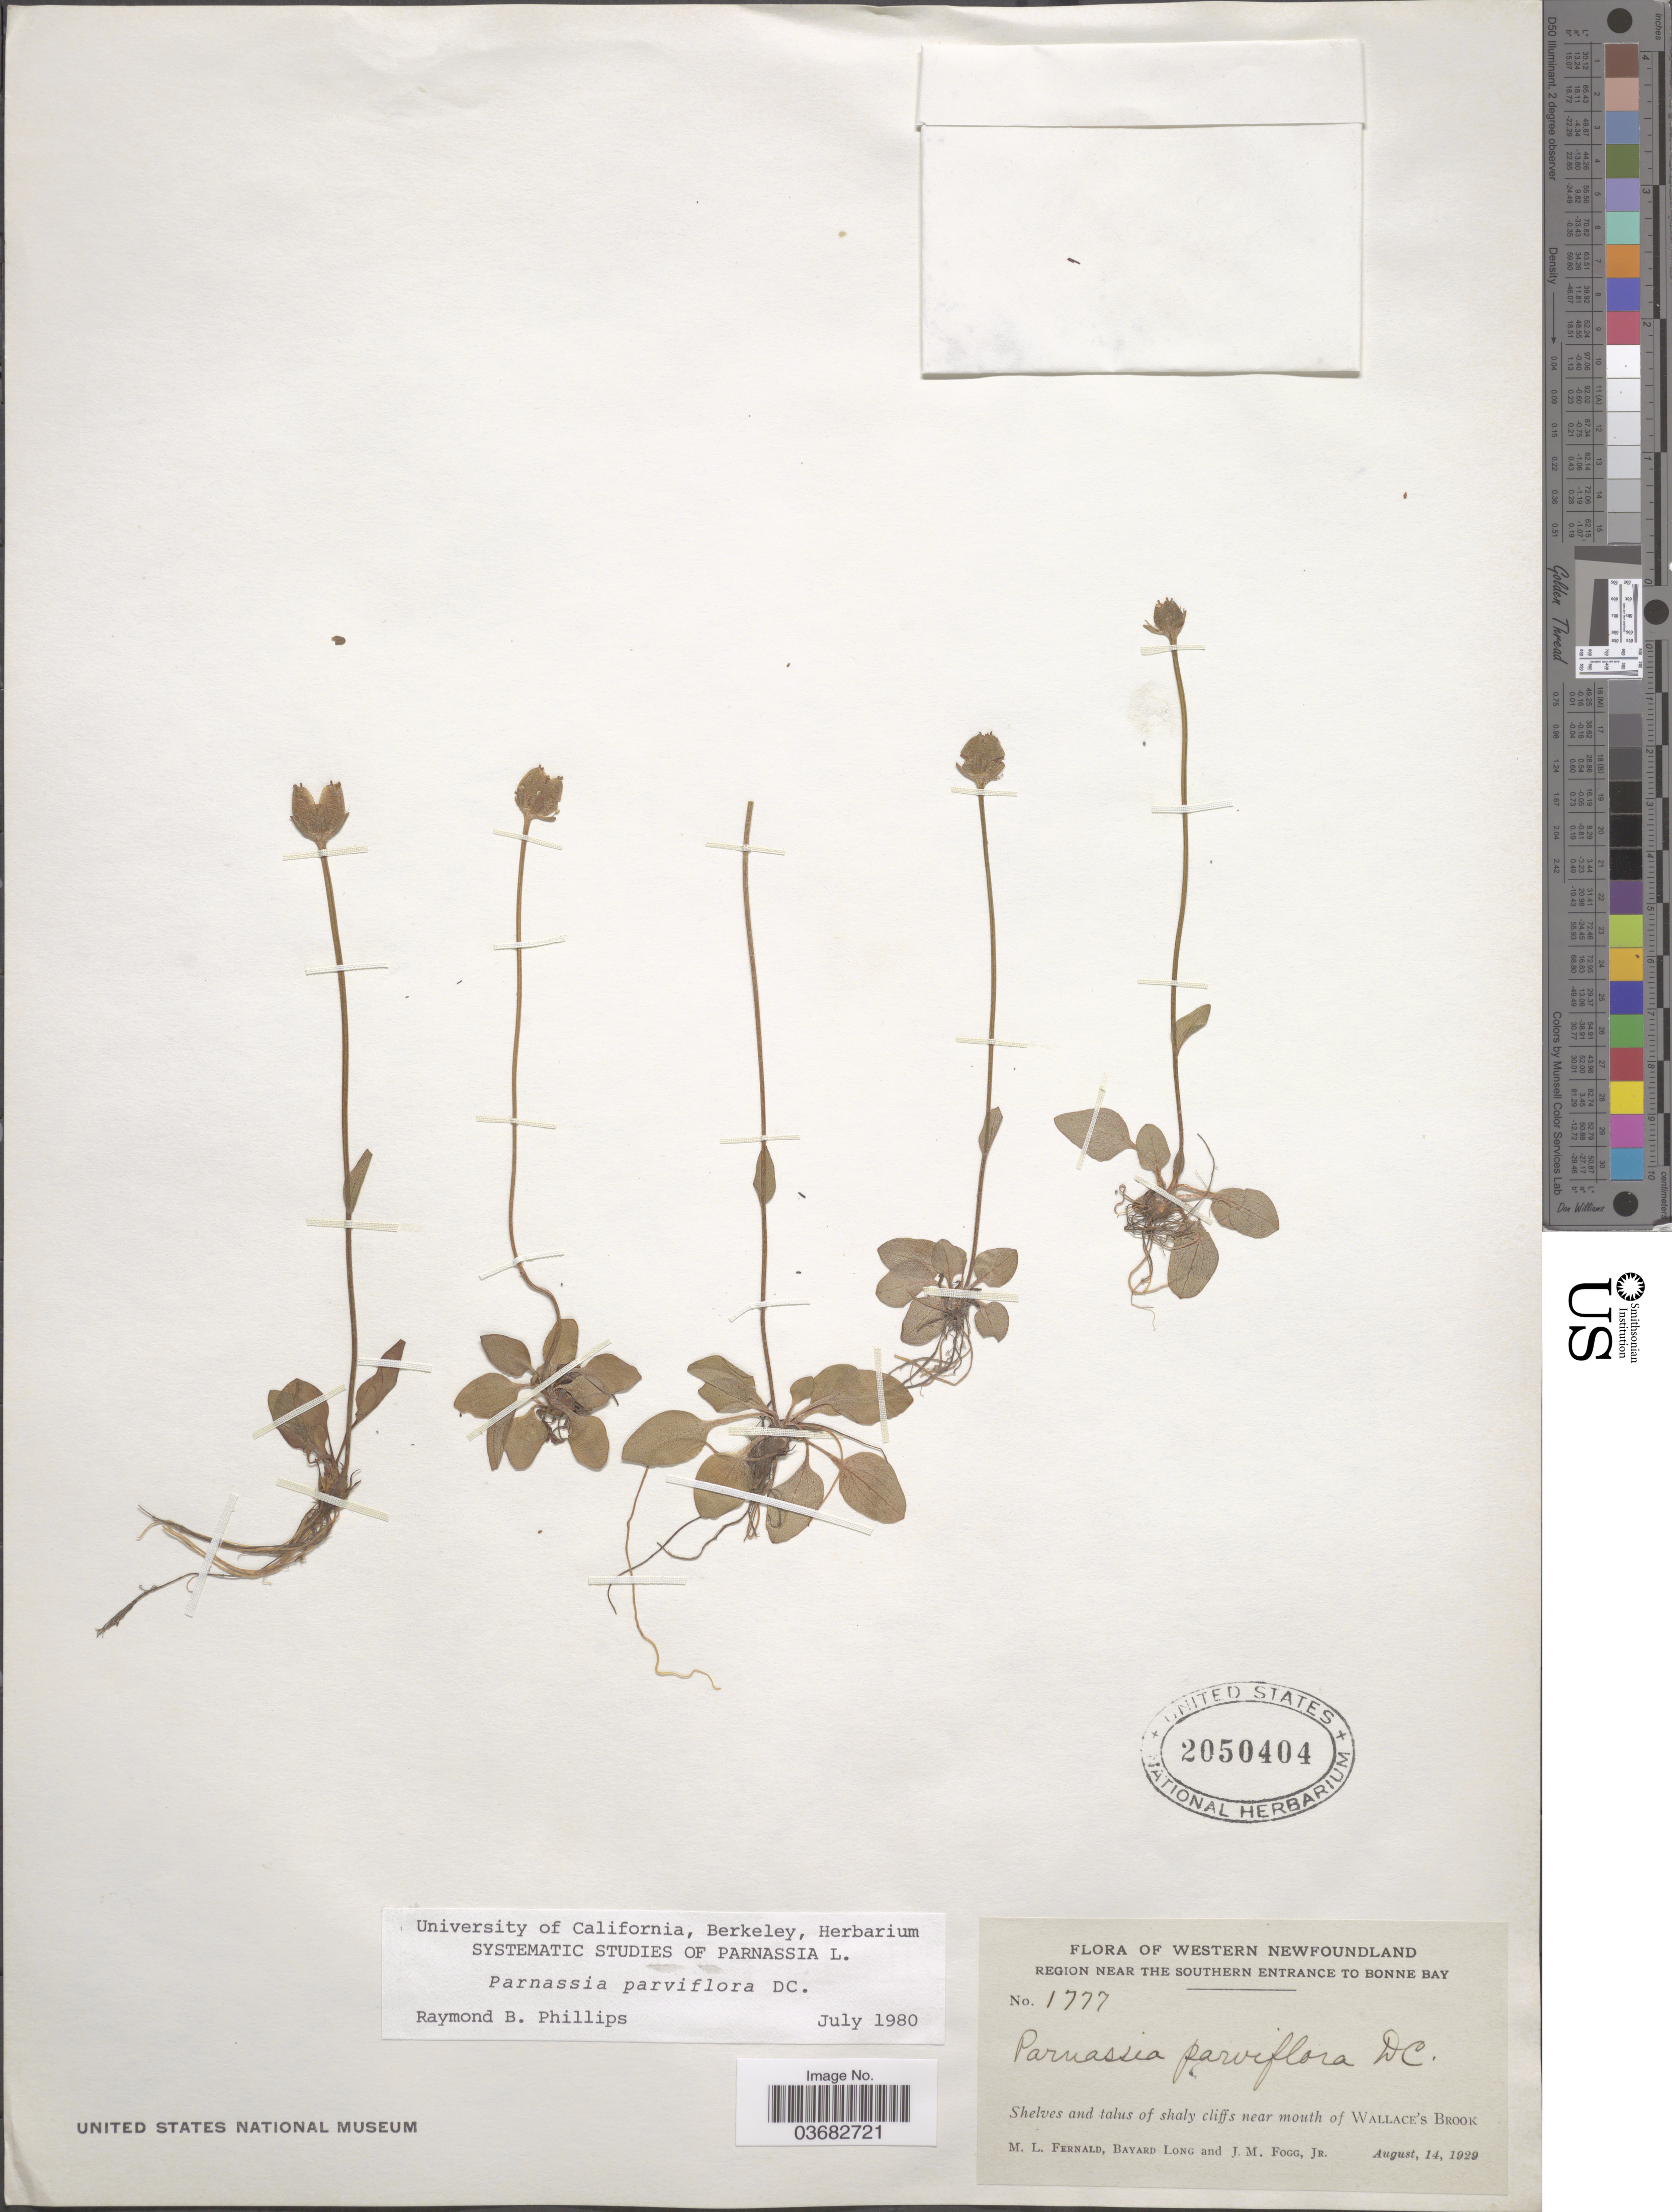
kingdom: Plantae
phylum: Tracheophyta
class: Magnoliopsida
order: Celastrales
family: Parnassiaceae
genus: Parnassia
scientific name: Parnassia parviflora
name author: DC.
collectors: M. L. Fernald, B. Long & J. Fogg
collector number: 1777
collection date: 1929-08-14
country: Canada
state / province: Newfoundland and Labrador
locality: Western Newfoundland. Region near the Southern Entrance to Bonne Bay. Shelves and talus of shaly cliffs near mouth of Wallace's Brook.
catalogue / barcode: US 2050404